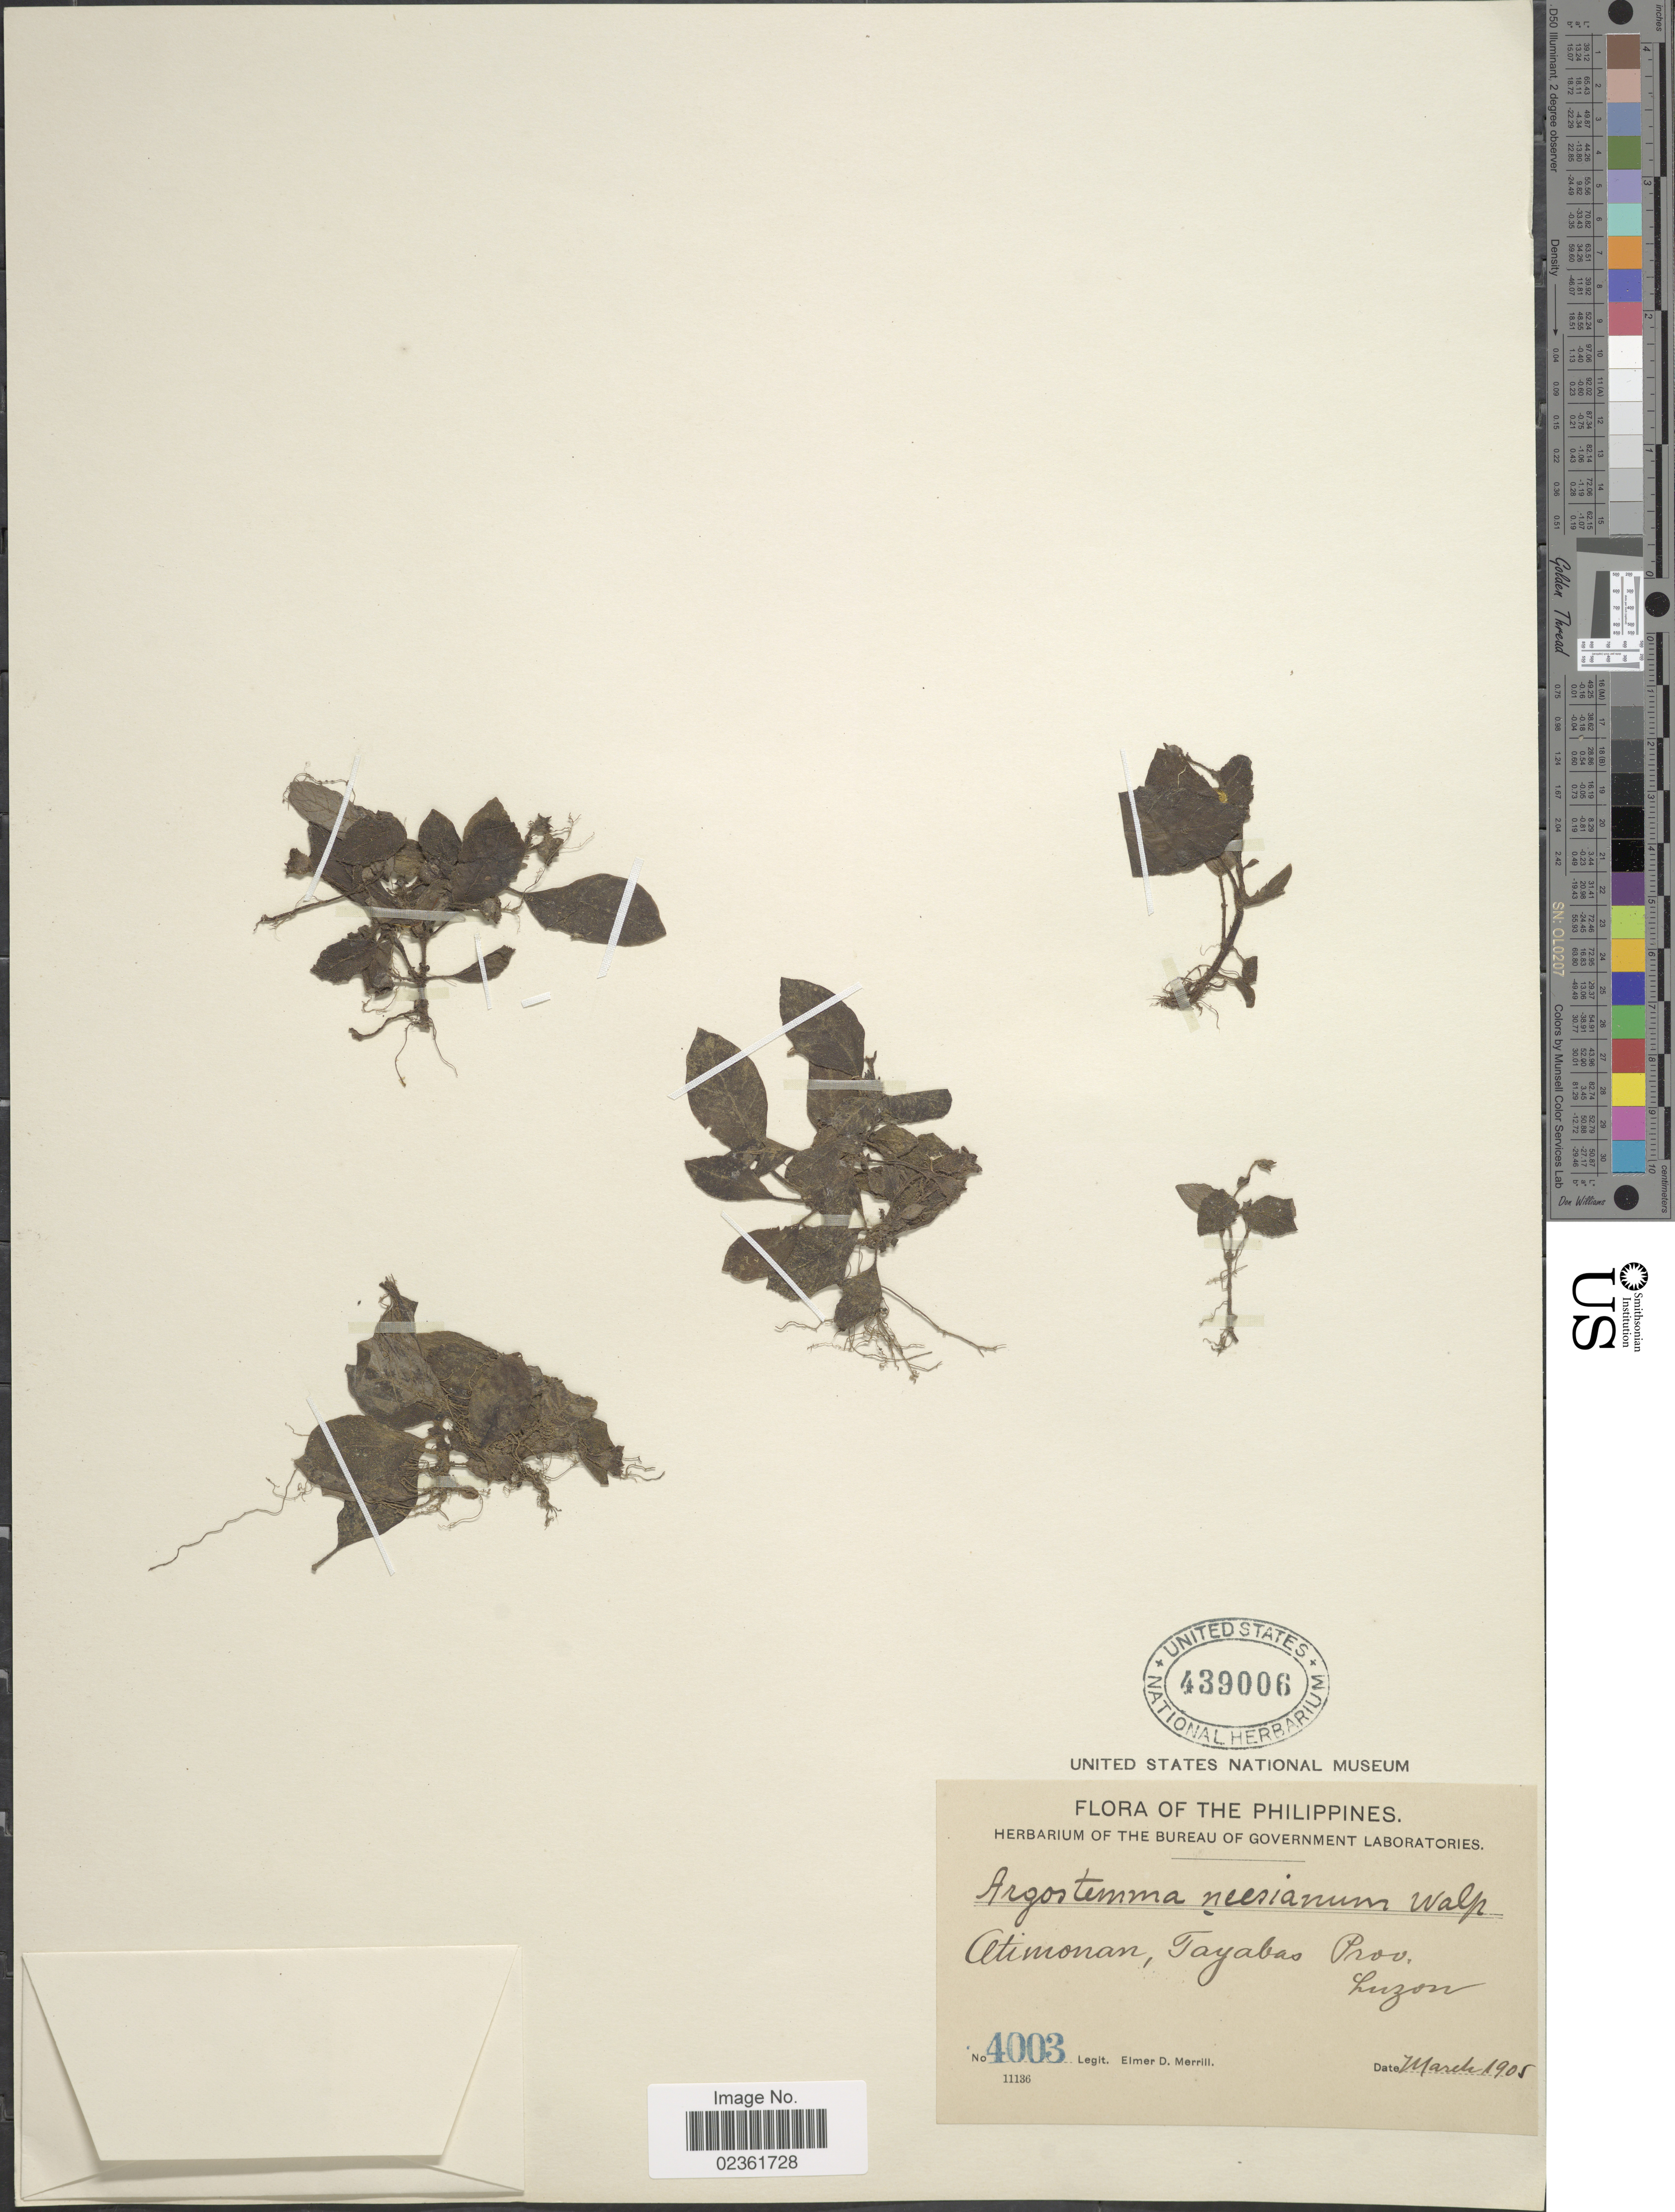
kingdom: Plantae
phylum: Tracheophyta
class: Magnoliopsida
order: Gentianales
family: Rubiaceae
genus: Argostemma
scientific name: Argostemma neesianum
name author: Walp.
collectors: E. D. Merrill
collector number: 4003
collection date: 1905-03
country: Philippines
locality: Atimonan, Tayabas, Luzon.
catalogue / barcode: US 439006